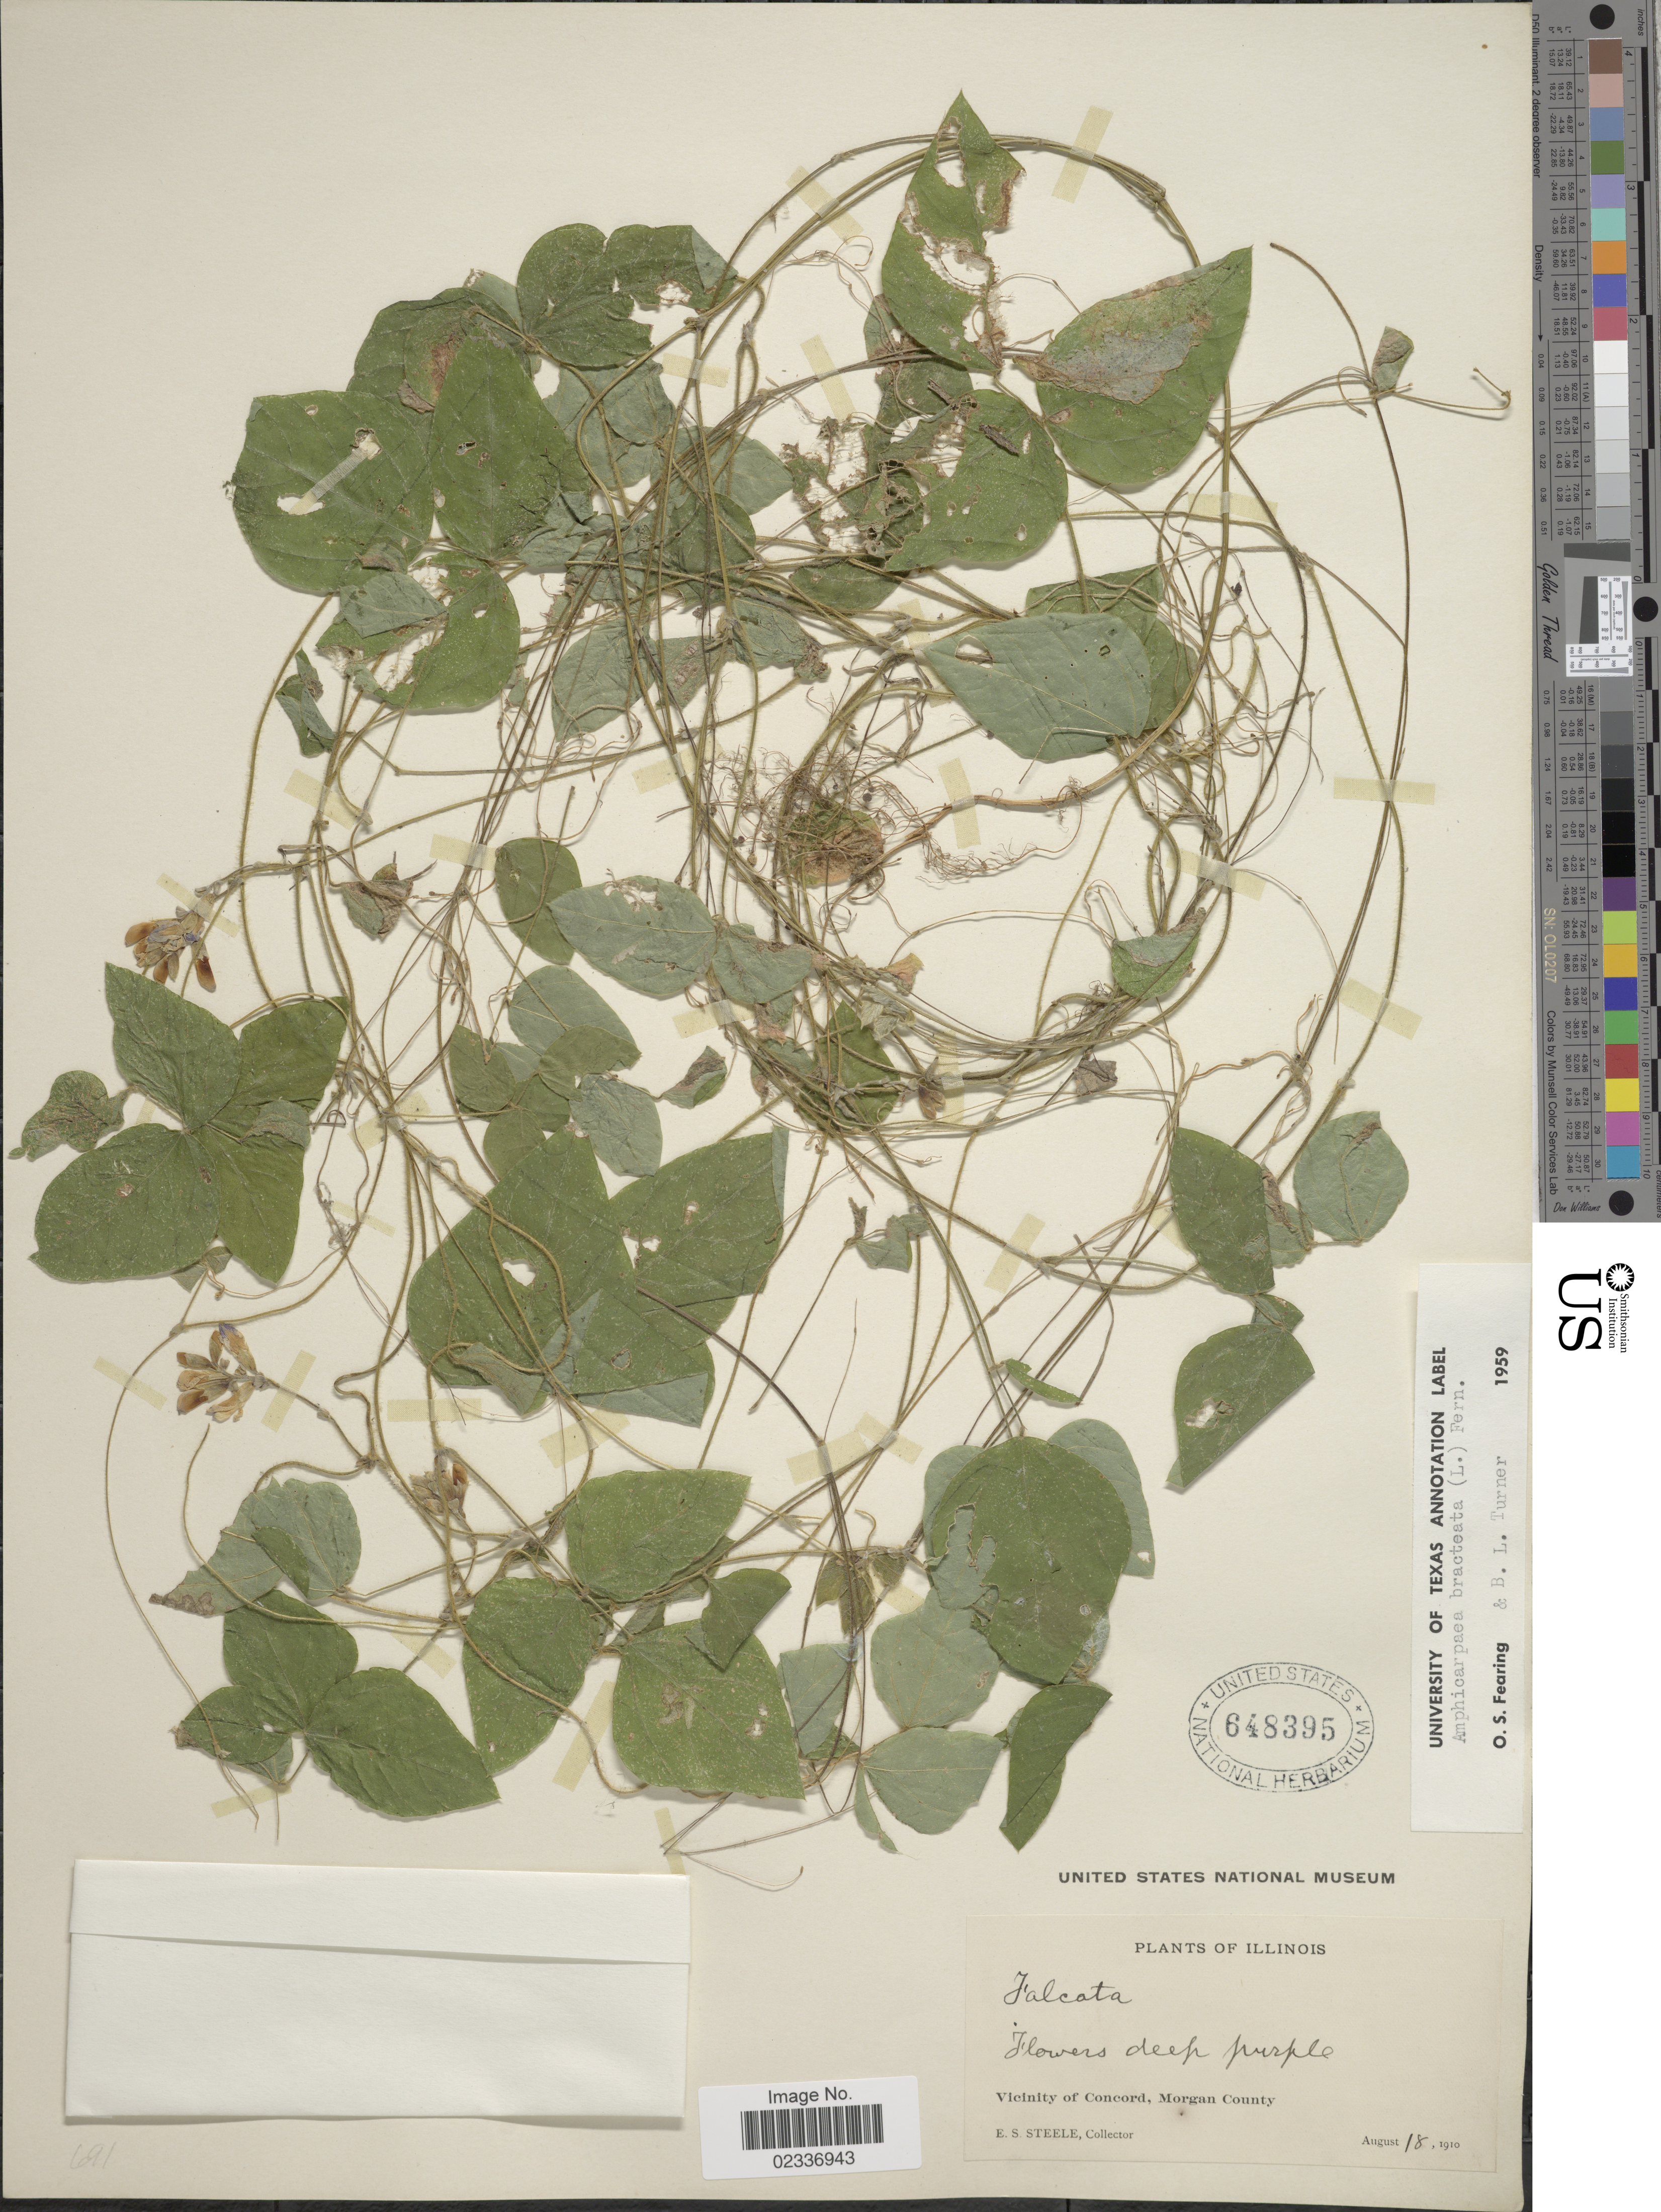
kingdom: Plantae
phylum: Tracheophyta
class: Magnoliopsida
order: Fabales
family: Fabaceae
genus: Amphicarpaea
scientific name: Amphicarpaea bracteata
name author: (L.) Fernald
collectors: E. Steele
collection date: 1910-08-18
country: United States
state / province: Illinois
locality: Vicinity of Concord, Morgan County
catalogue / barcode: US 648395